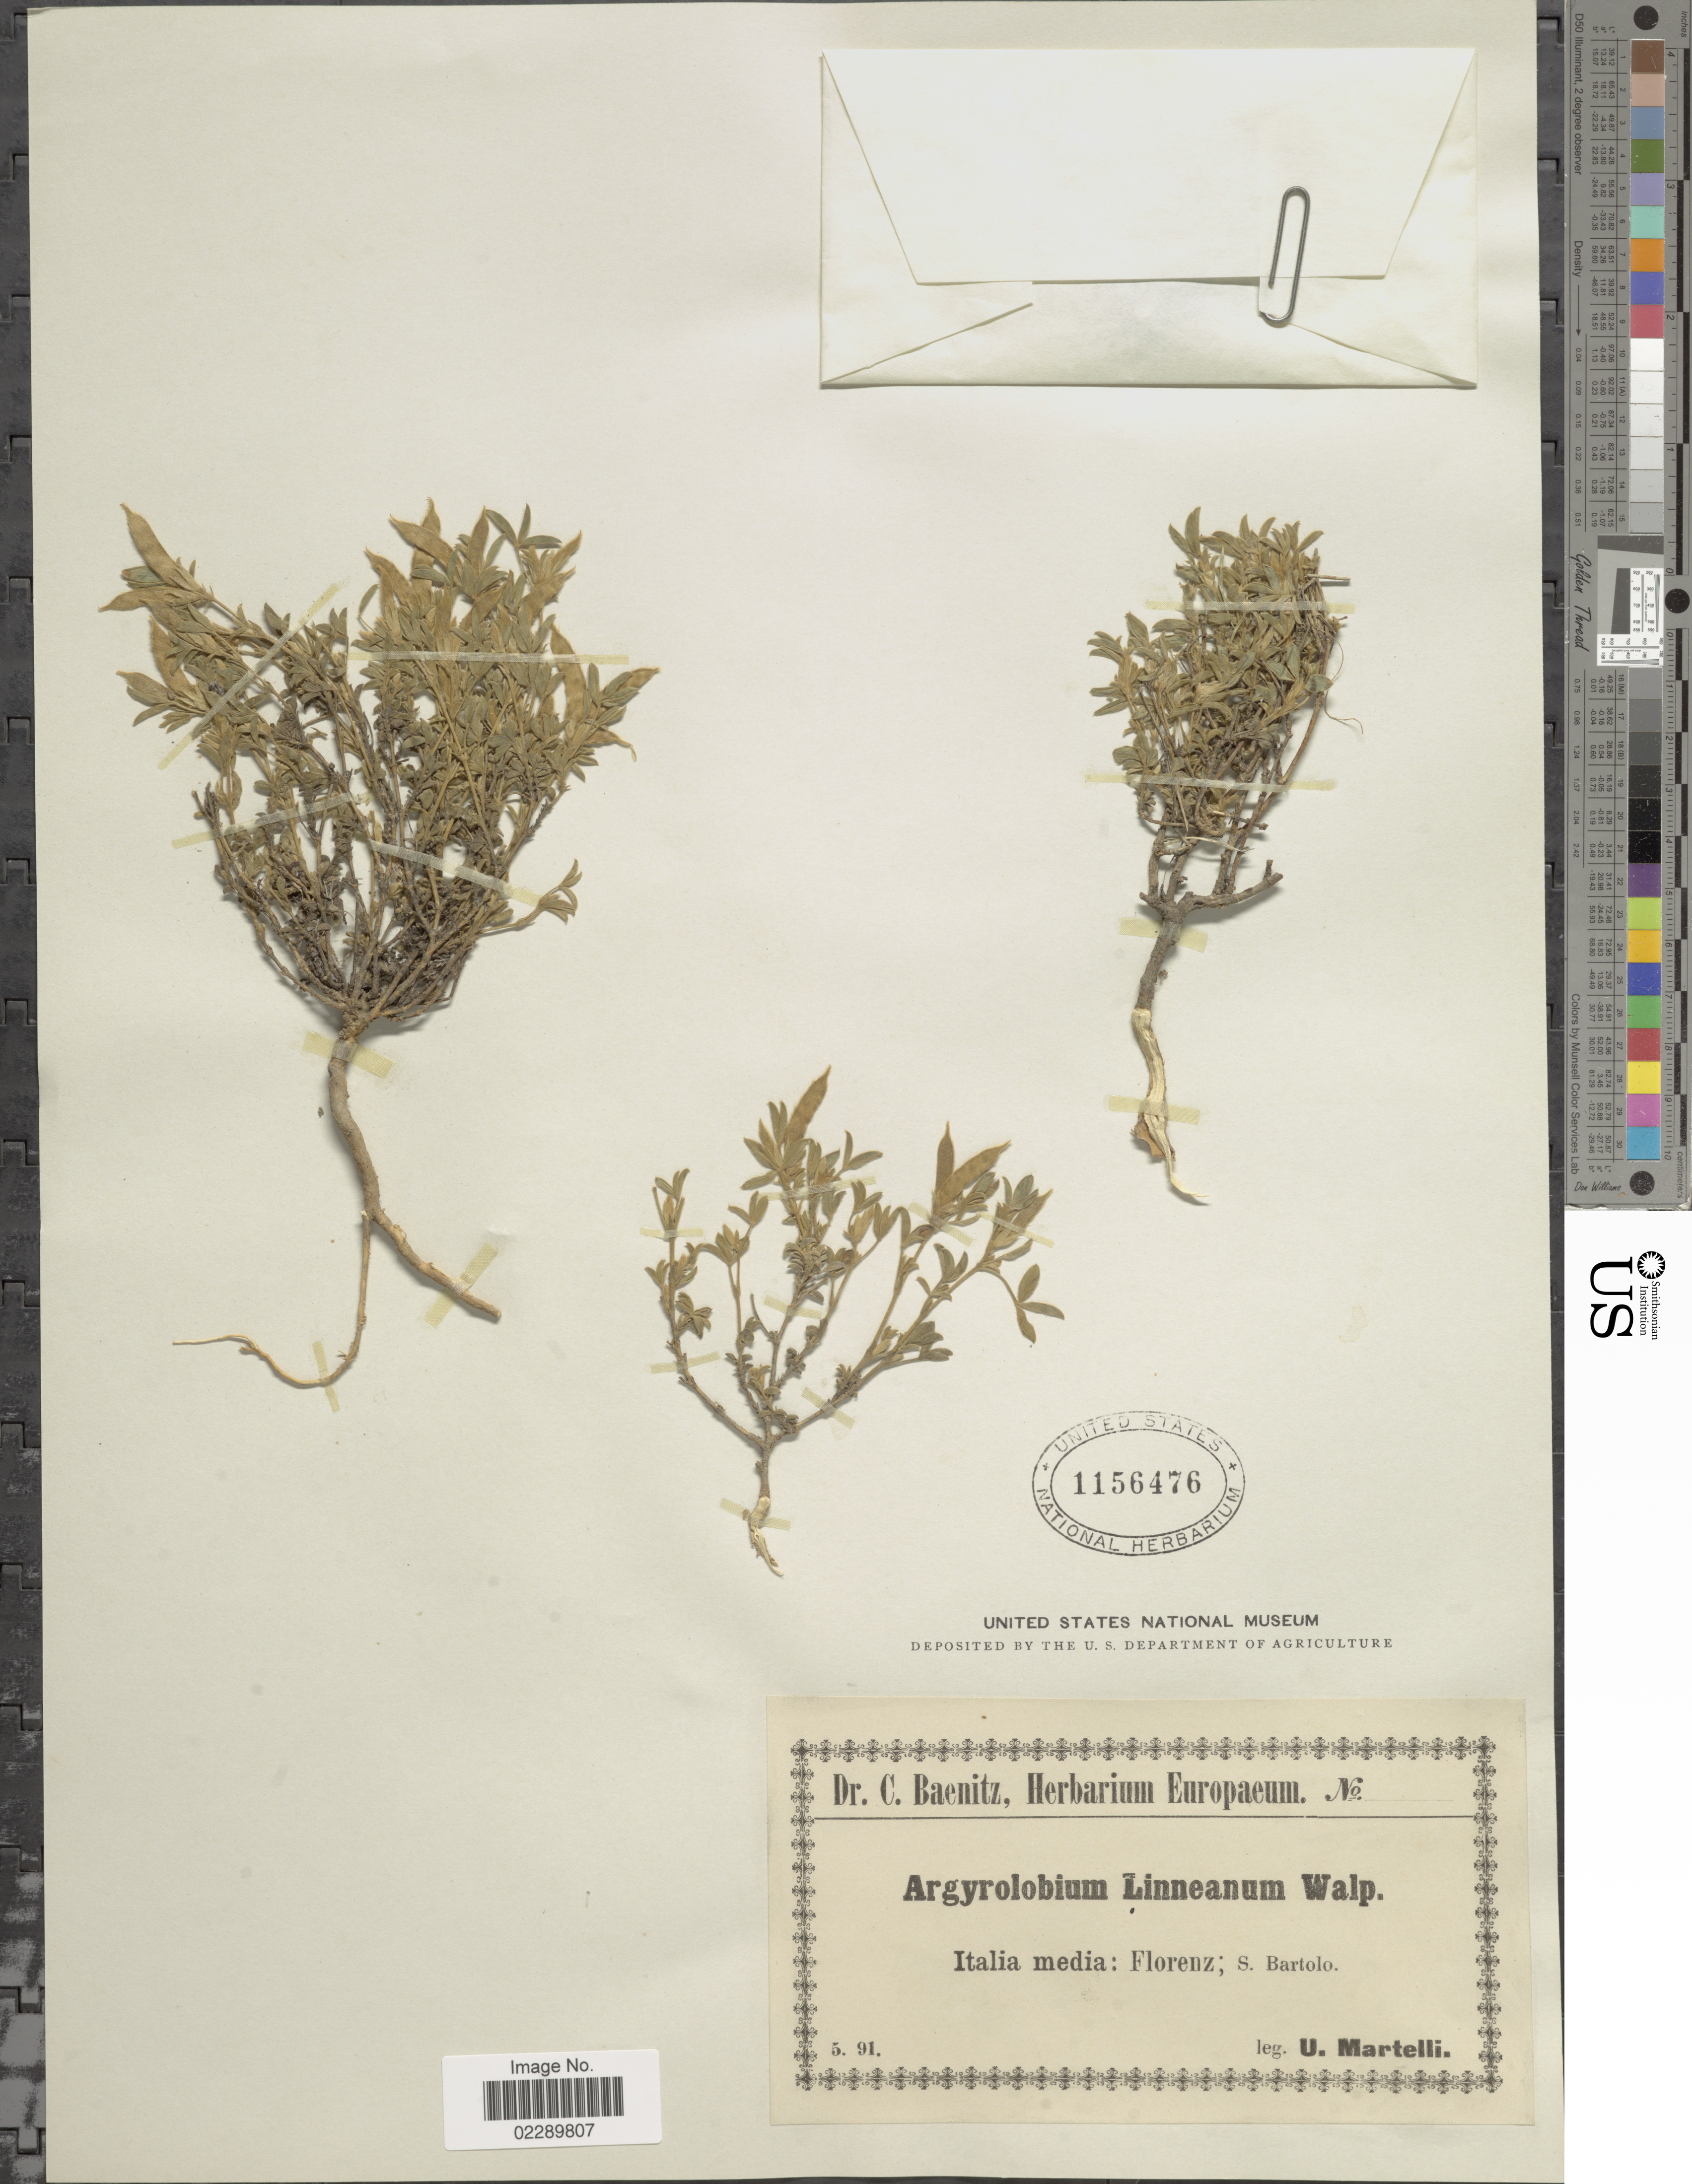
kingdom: Plantae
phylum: Tracheophyta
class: Magnoliopsida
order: Fabales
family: Fabaceae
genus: Argyrolobium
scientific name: Argyrolobium linnaeanum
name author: Walp.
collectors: U. Martelli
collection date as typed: Transcribed d/m/y: /5/91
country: Italy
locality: Italia media: Florenz; S. Bartolo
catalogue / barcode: US 1156476